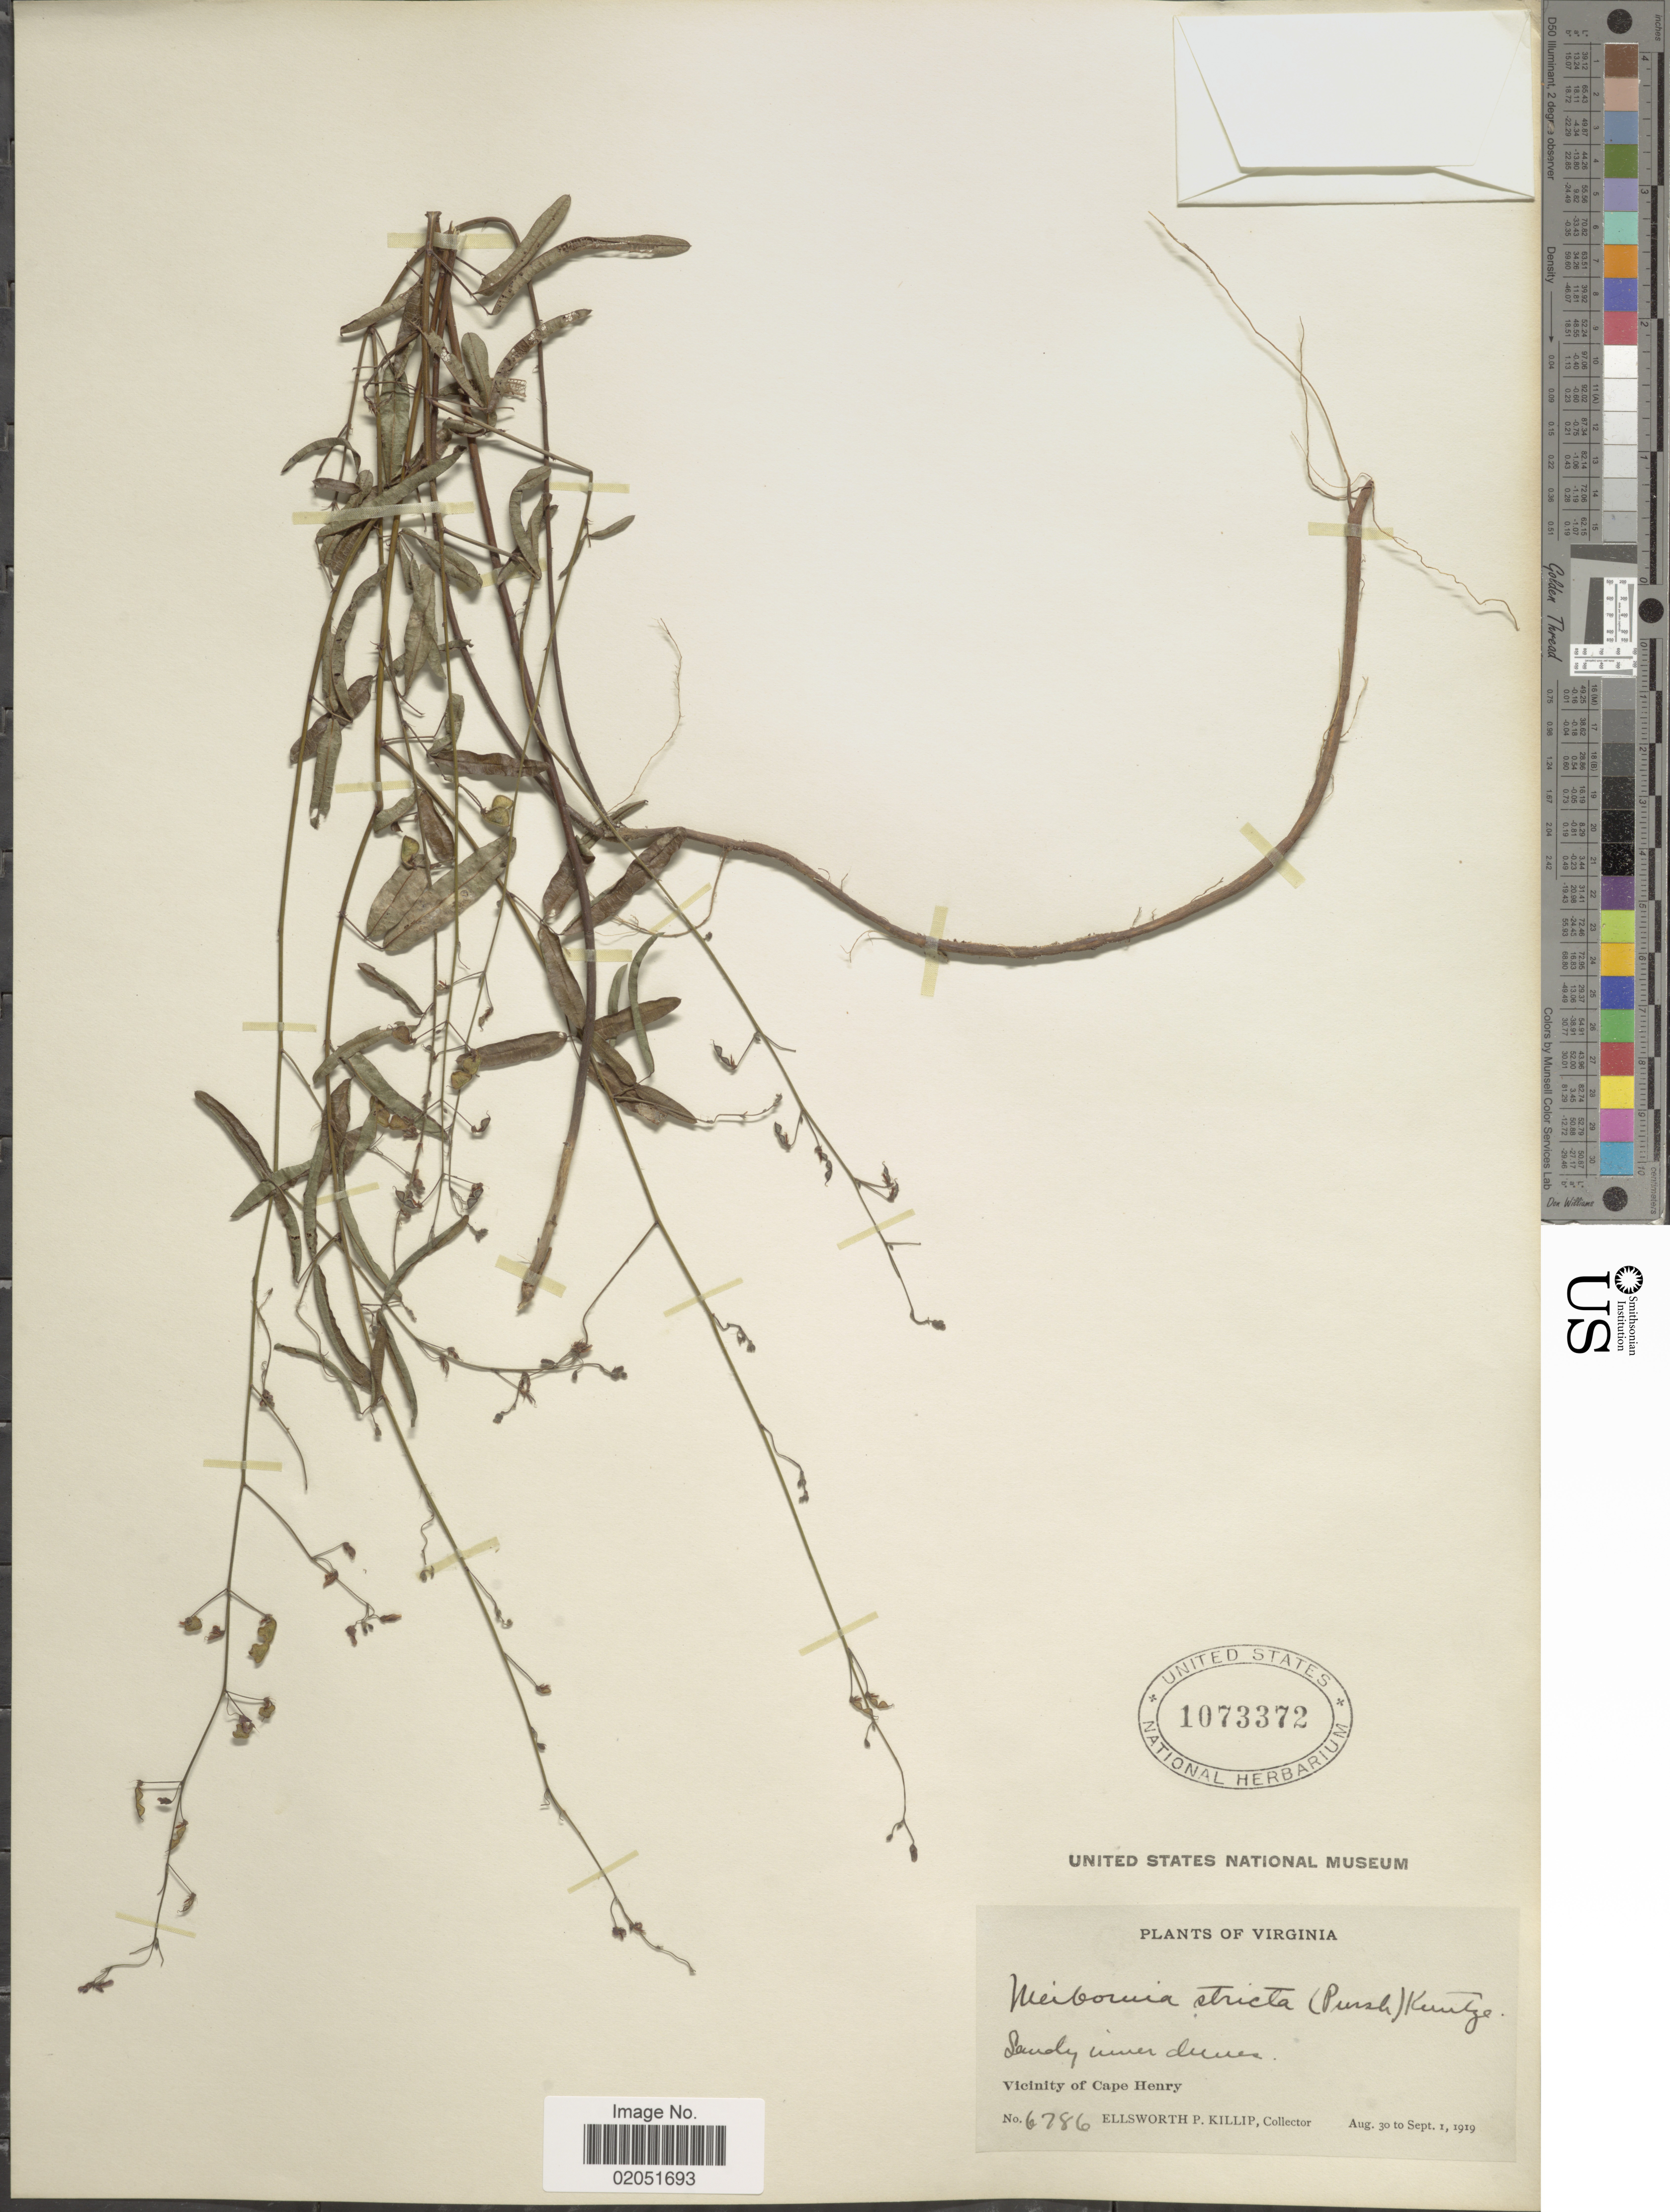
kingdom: Plantae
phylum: Tracheophyta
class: Magnoliopsida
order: Fabales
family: Fabaceae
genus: Desmodium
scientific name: Desmodium strictum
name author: (Pursh) DC.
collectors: E. P. Killip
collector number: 6786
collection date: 1919-08-30/1919-09-01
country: United States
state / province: Virginia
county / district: City of Virginia Beach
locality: Vicinity of Cape Henry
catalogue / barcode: US 1073372